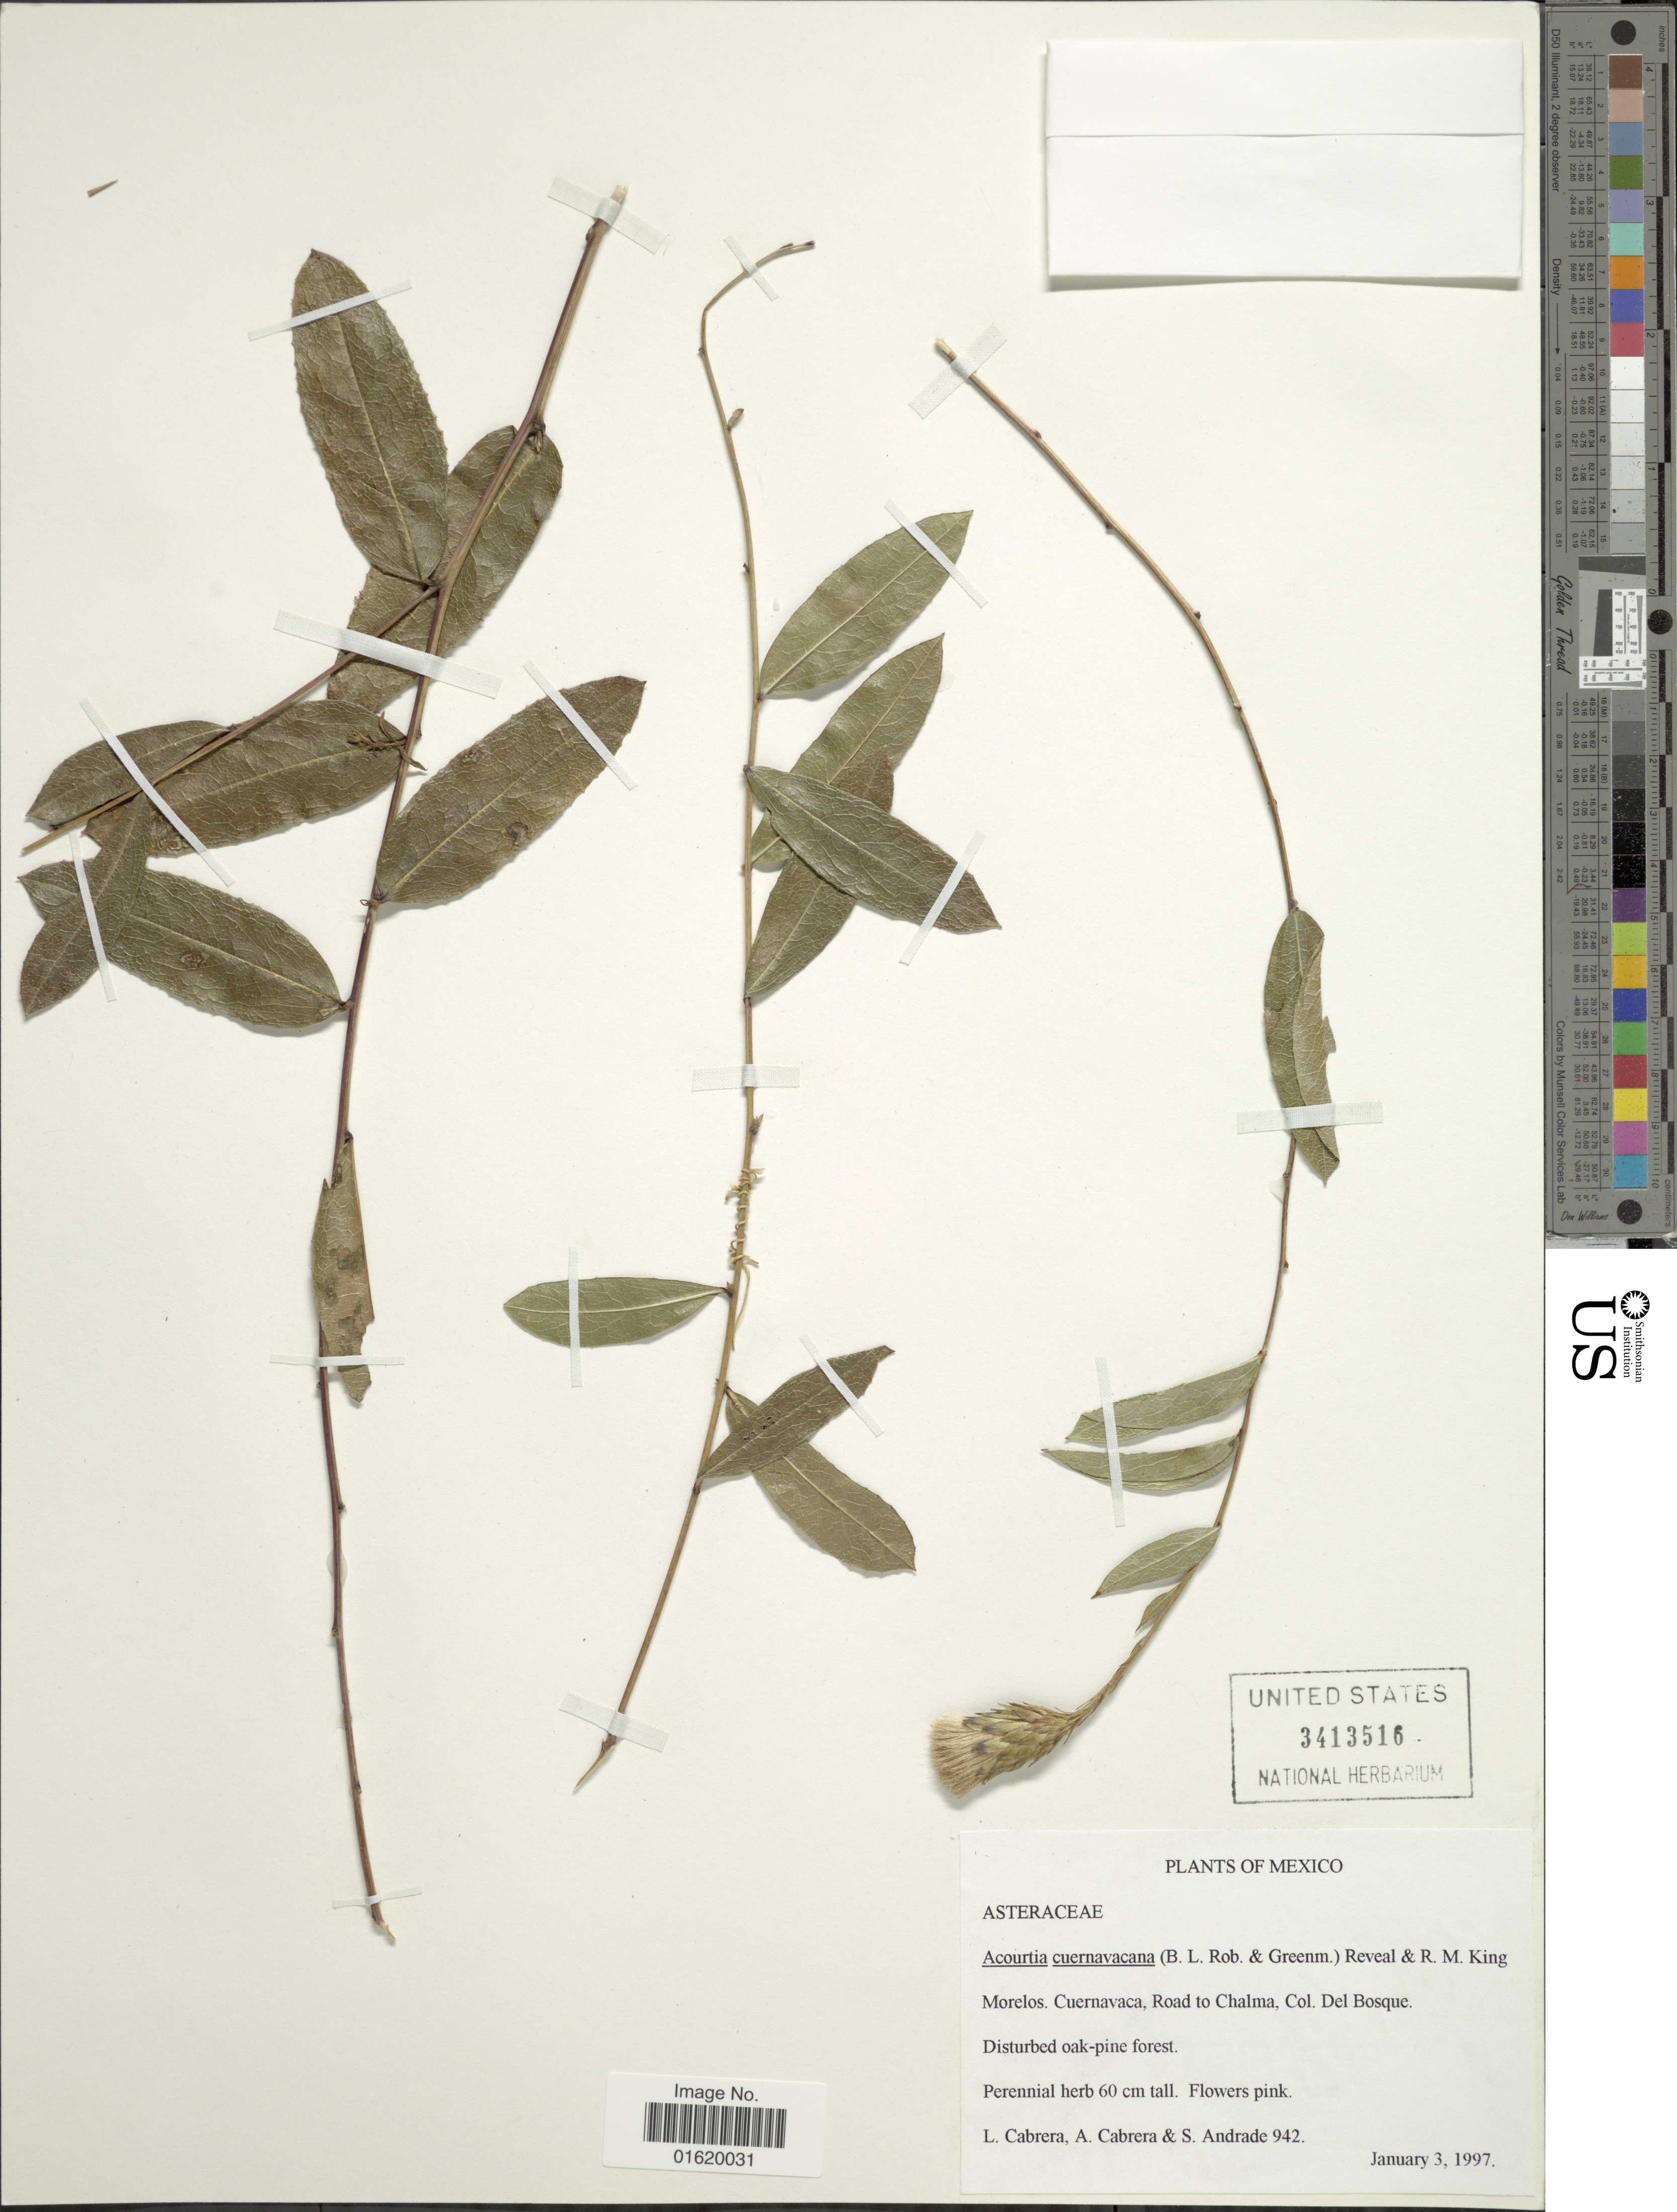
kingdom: Plantae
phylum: Tracheophyta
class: Magnoliopsida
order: Asterales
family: Asteraceae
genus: Acourtia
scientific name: Acourtia cuernavacana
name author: (B.L. Rob. & Greenm.) Reveal & R.M. King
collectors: L. Cabrera, A. Cabrera & S. Andrade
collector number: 942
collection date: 1997-01-03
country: Mexico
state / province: Morelos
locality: Cuernavaca, Road to Chalma, Col. Del Bosque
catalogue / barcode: US 3413516